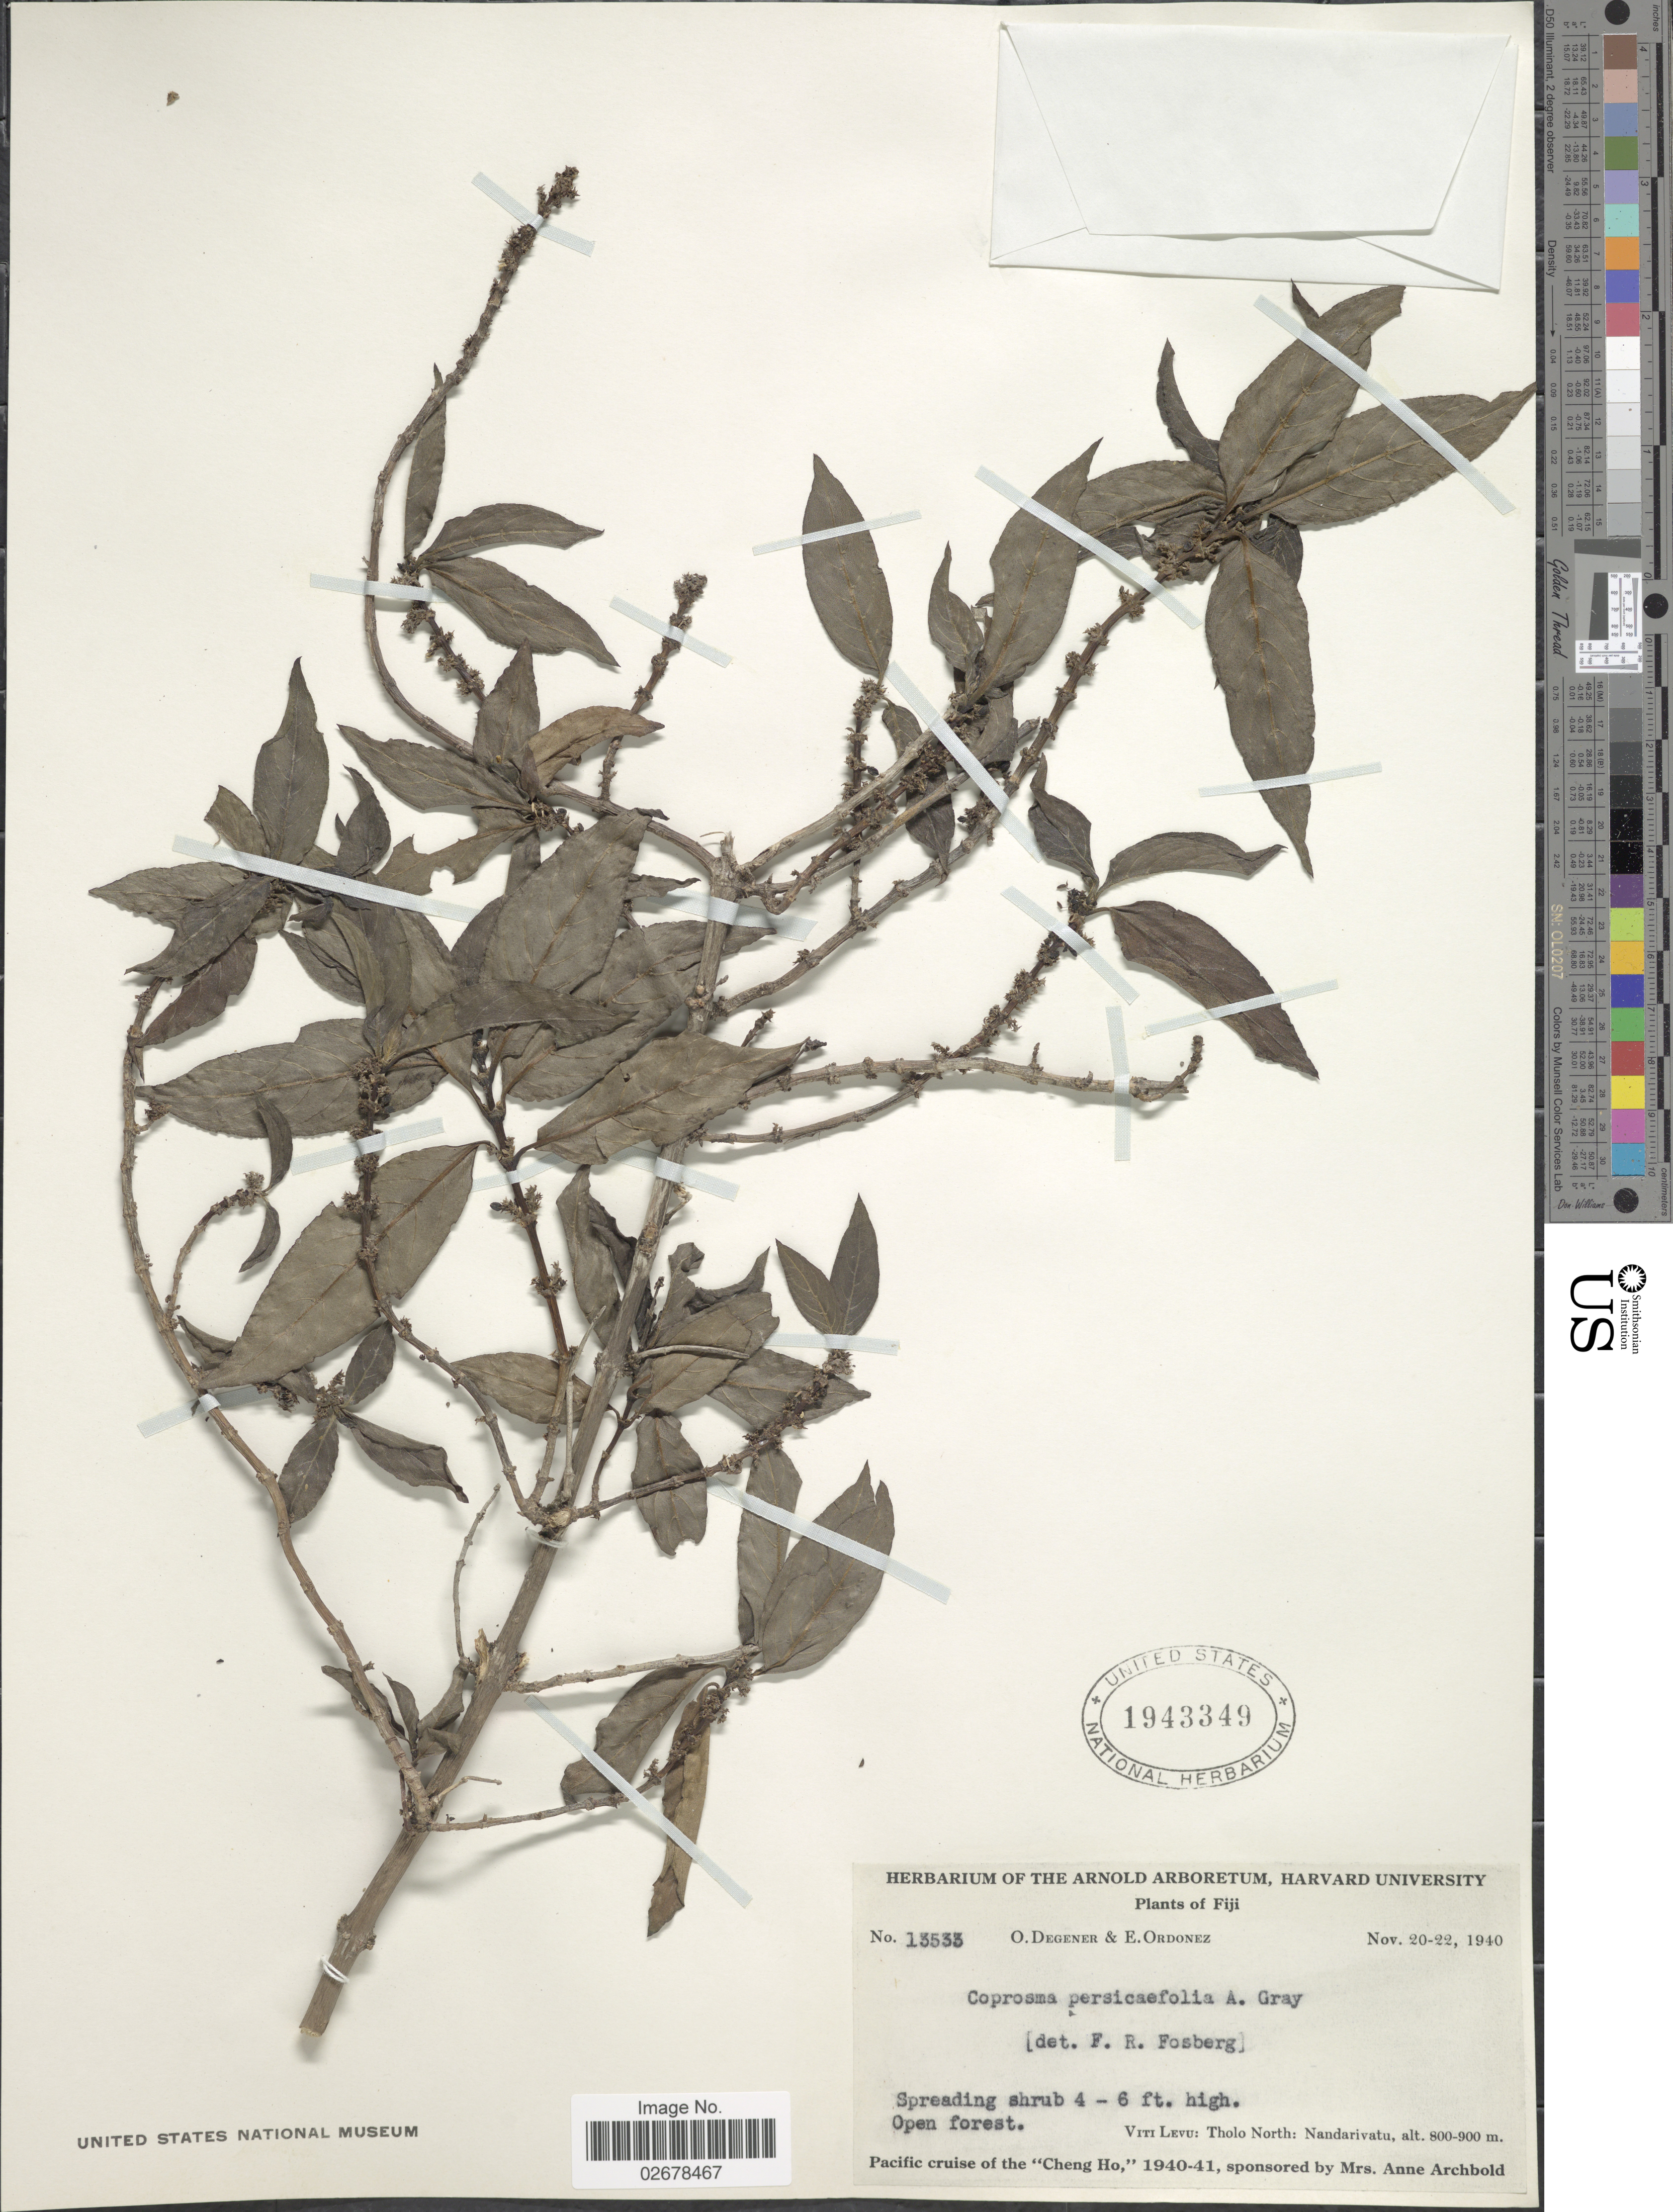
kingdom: Plantae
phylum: Tracheophyta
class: Magnoliopsida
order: Gentianales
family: Rubiaceae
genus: Coprosma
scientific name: Coprosma persicifolia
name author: A. Gray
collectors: O. Degener & E. Ordonez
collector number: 13533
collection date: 1940-11-20/1940-11-22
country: Fiji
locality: Open forest, Viti Levu: Tholo North: Nandarivatu.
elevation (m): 800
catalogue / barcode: US 1943349